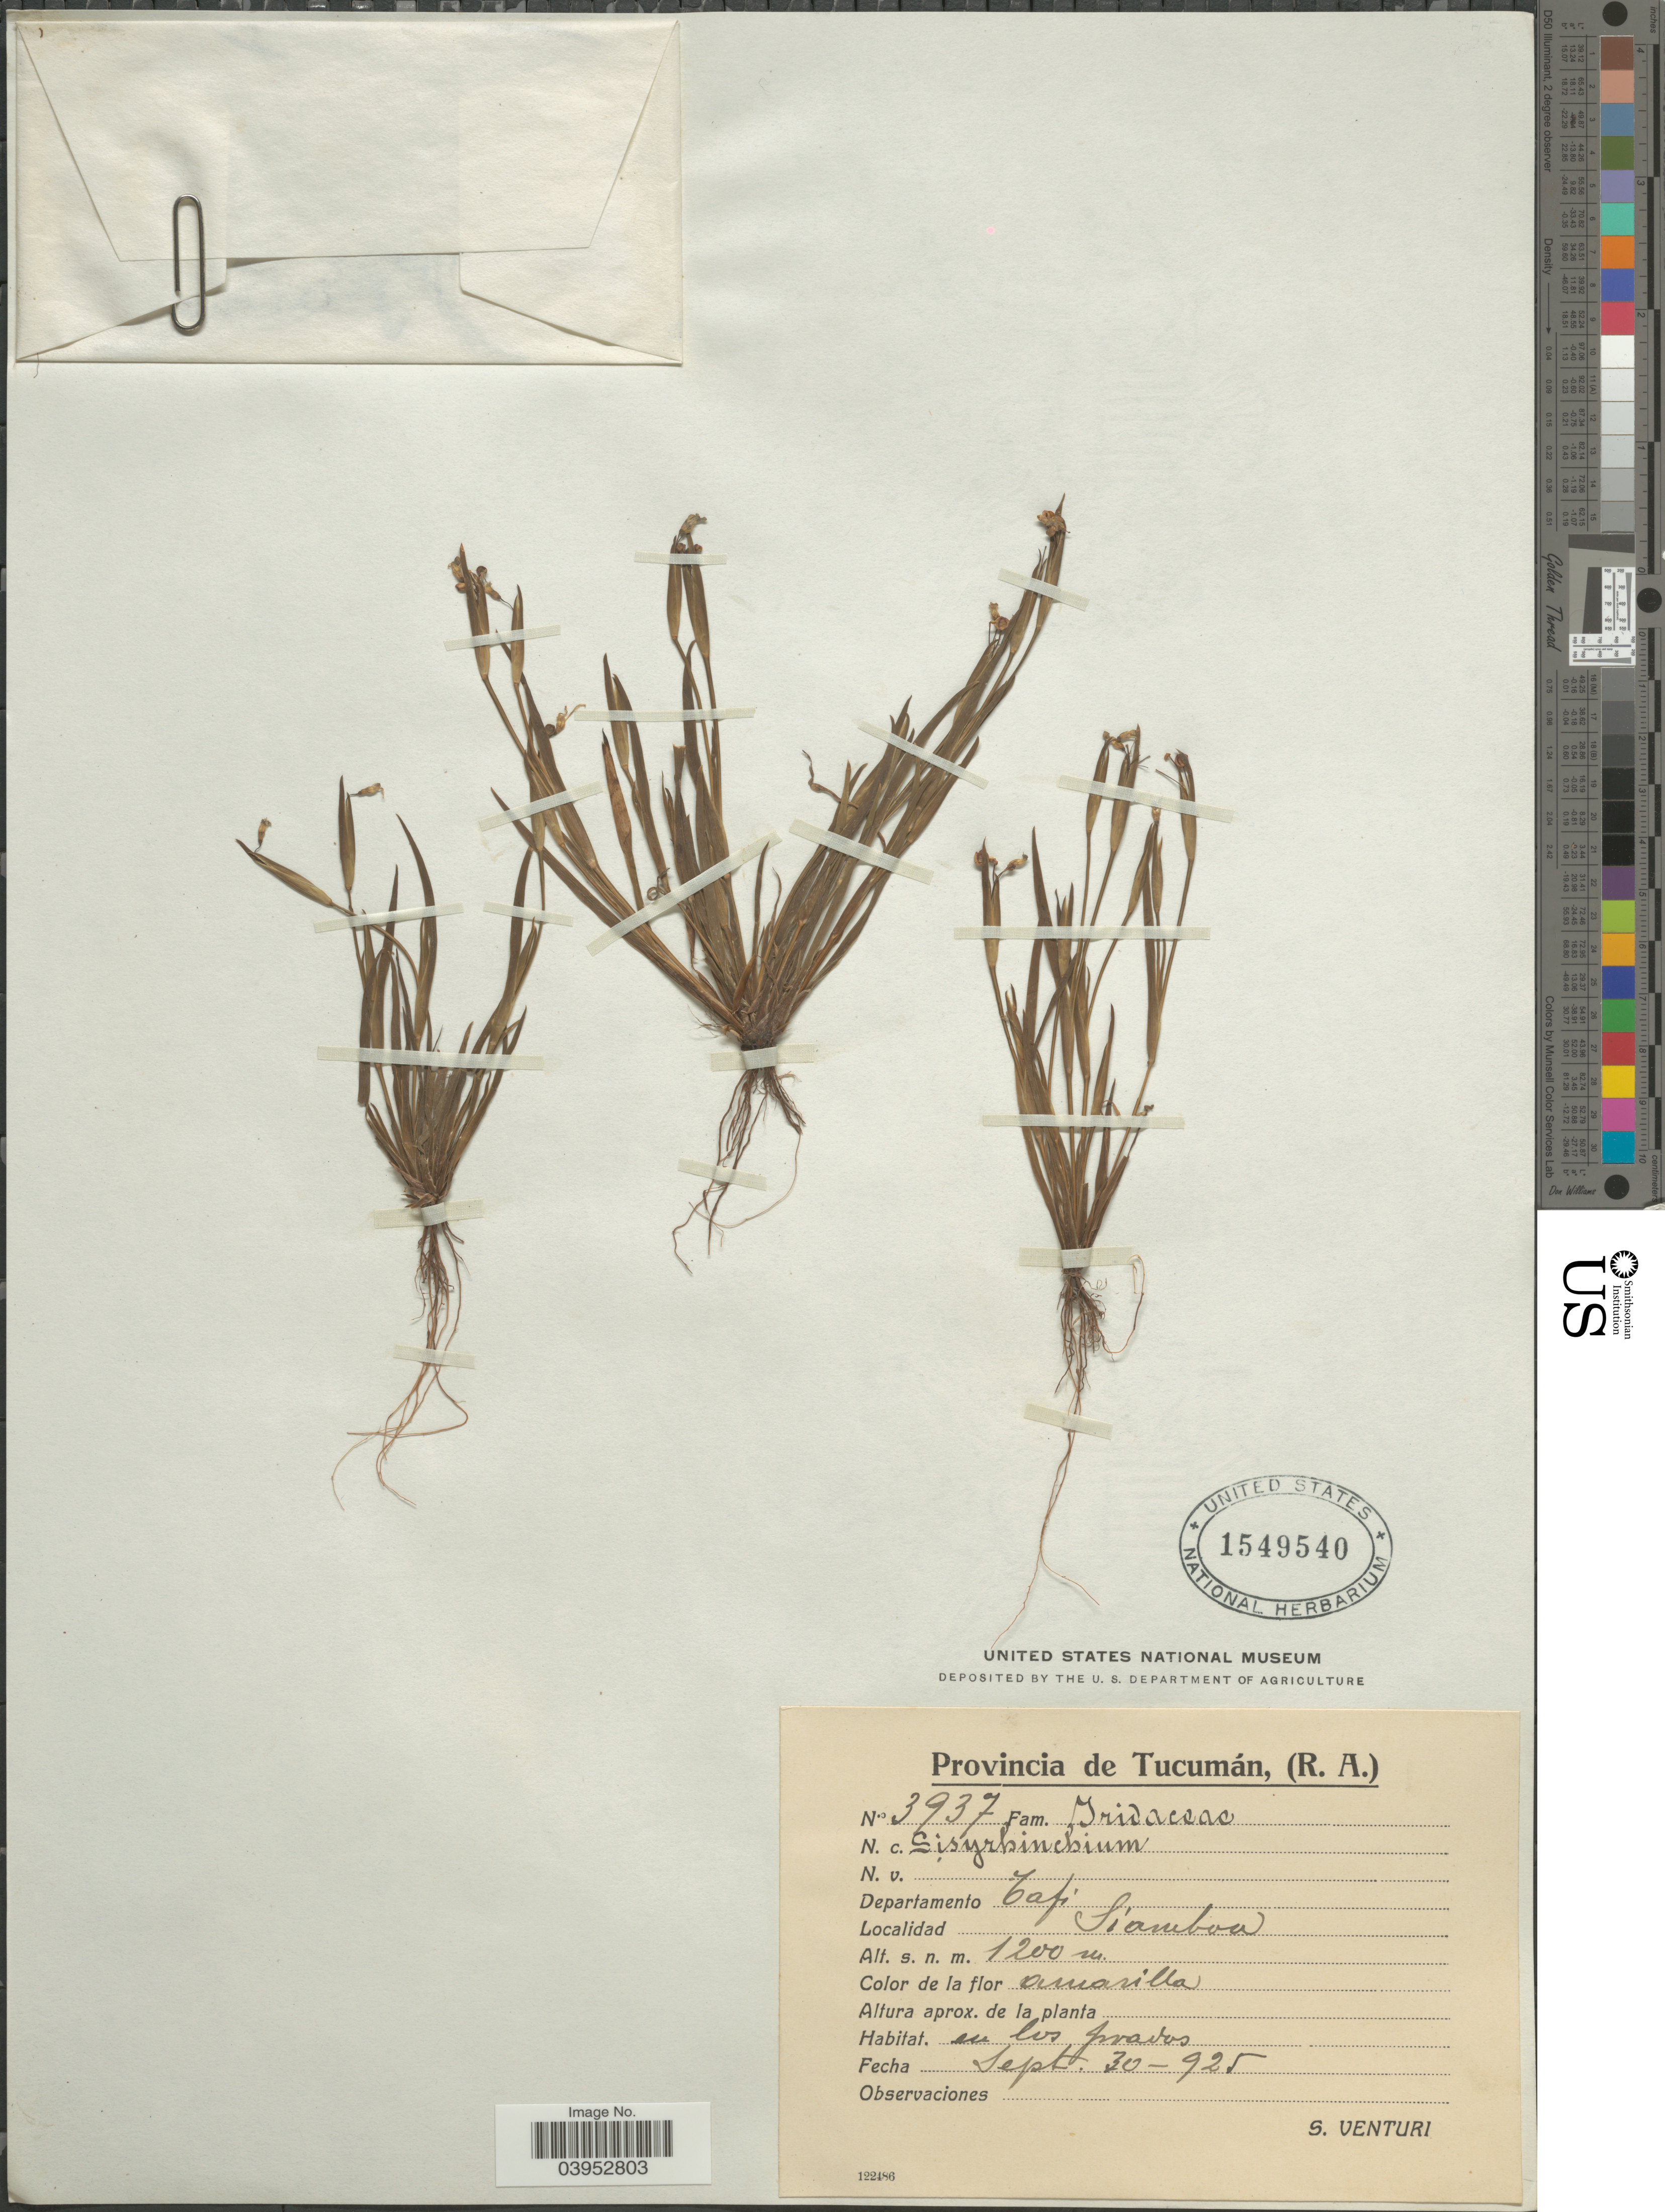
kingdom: Plantae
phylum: Tracheophyta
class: Liliopsida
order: Asparagales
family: Iridaceae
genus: Sisyrinchium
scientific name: Sisyrinchium sp.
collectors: S. Venturi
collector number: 3937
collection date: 1925-09-30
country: Argentina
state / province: Tucuman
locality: Departamento Tafí. Siamboa.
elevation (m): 1200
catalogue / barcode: US 1549540